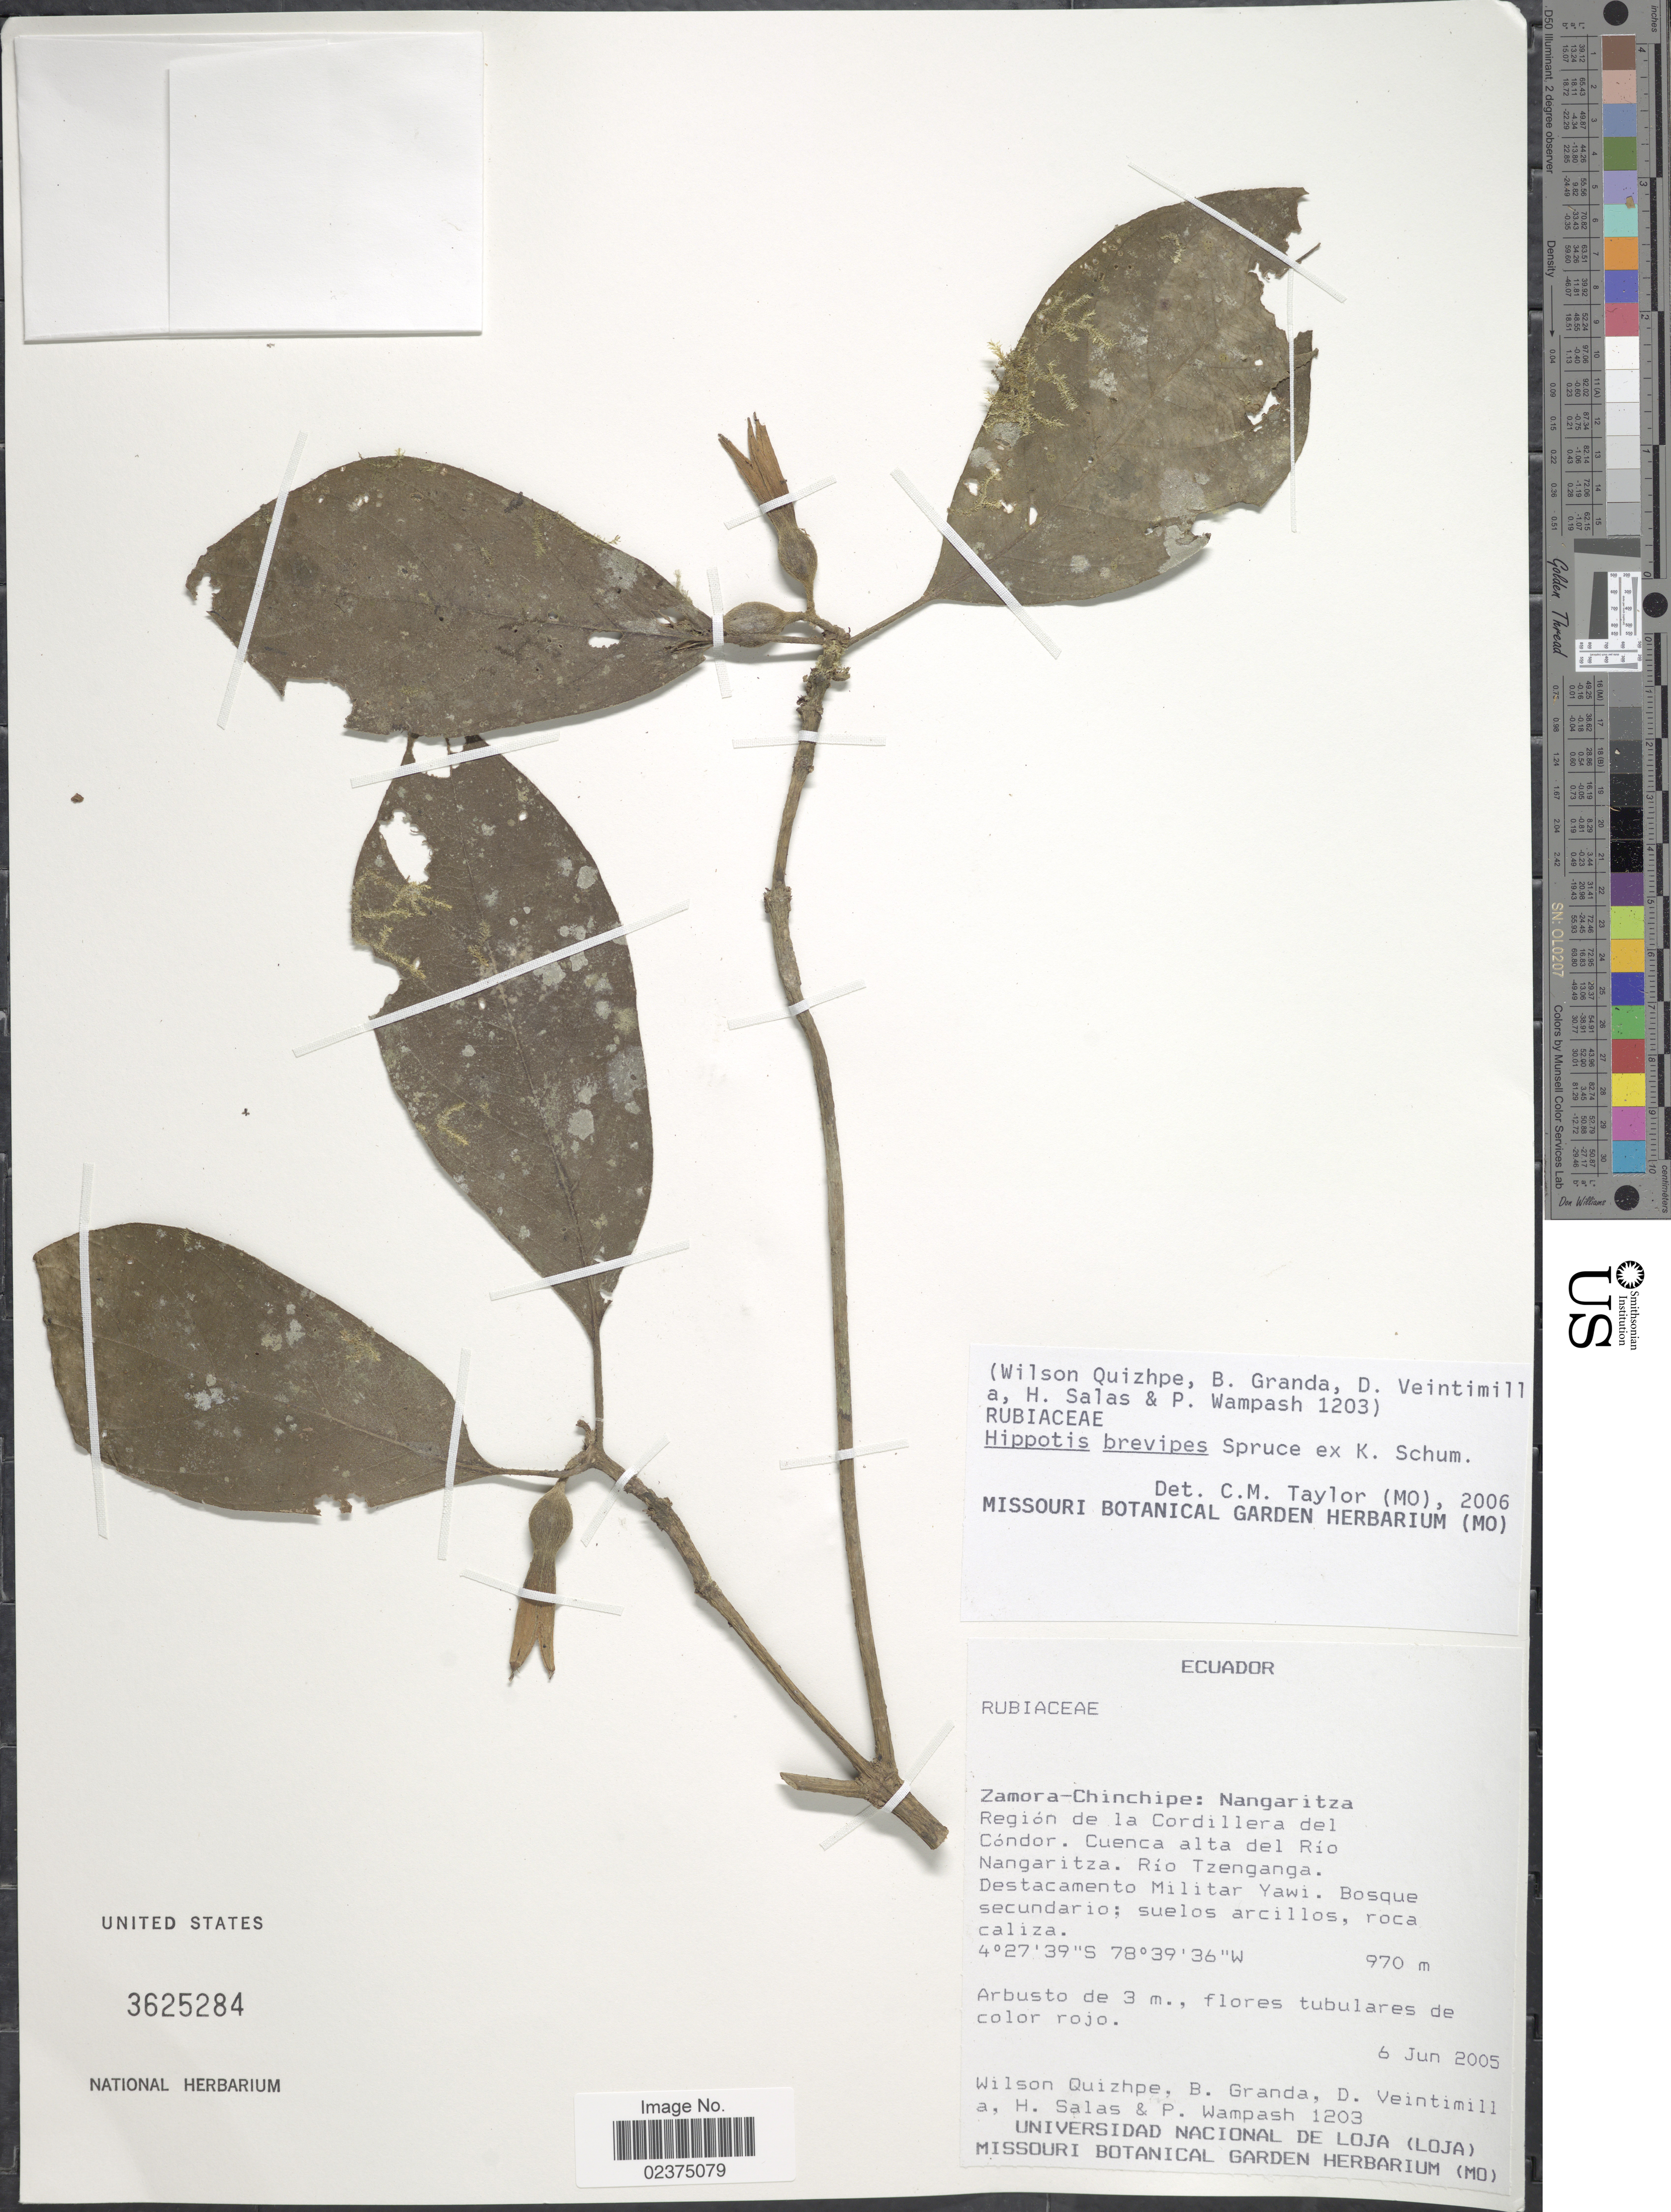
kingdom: Plantae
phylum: Tracheophyta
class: Magnoliopsida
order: Gentianales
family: Rubiaceae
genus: Hippotis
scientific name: Hippotis brevipes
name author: Spruce ex K. Schum.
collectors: W. Quizhpe, B. Granda, D. Veintimill, H. Salas & P. Wampash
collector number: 1203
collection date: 2005-06-06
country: Ecuador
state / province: Zamora-Chinchipe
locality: Nangaritza, Region de la Cordillera del Condor, Cuenca alto del Rio Nangaritza, Rio Tzenganga, Destacamento Militar Yawi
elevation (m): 970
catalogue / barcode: US 3625284